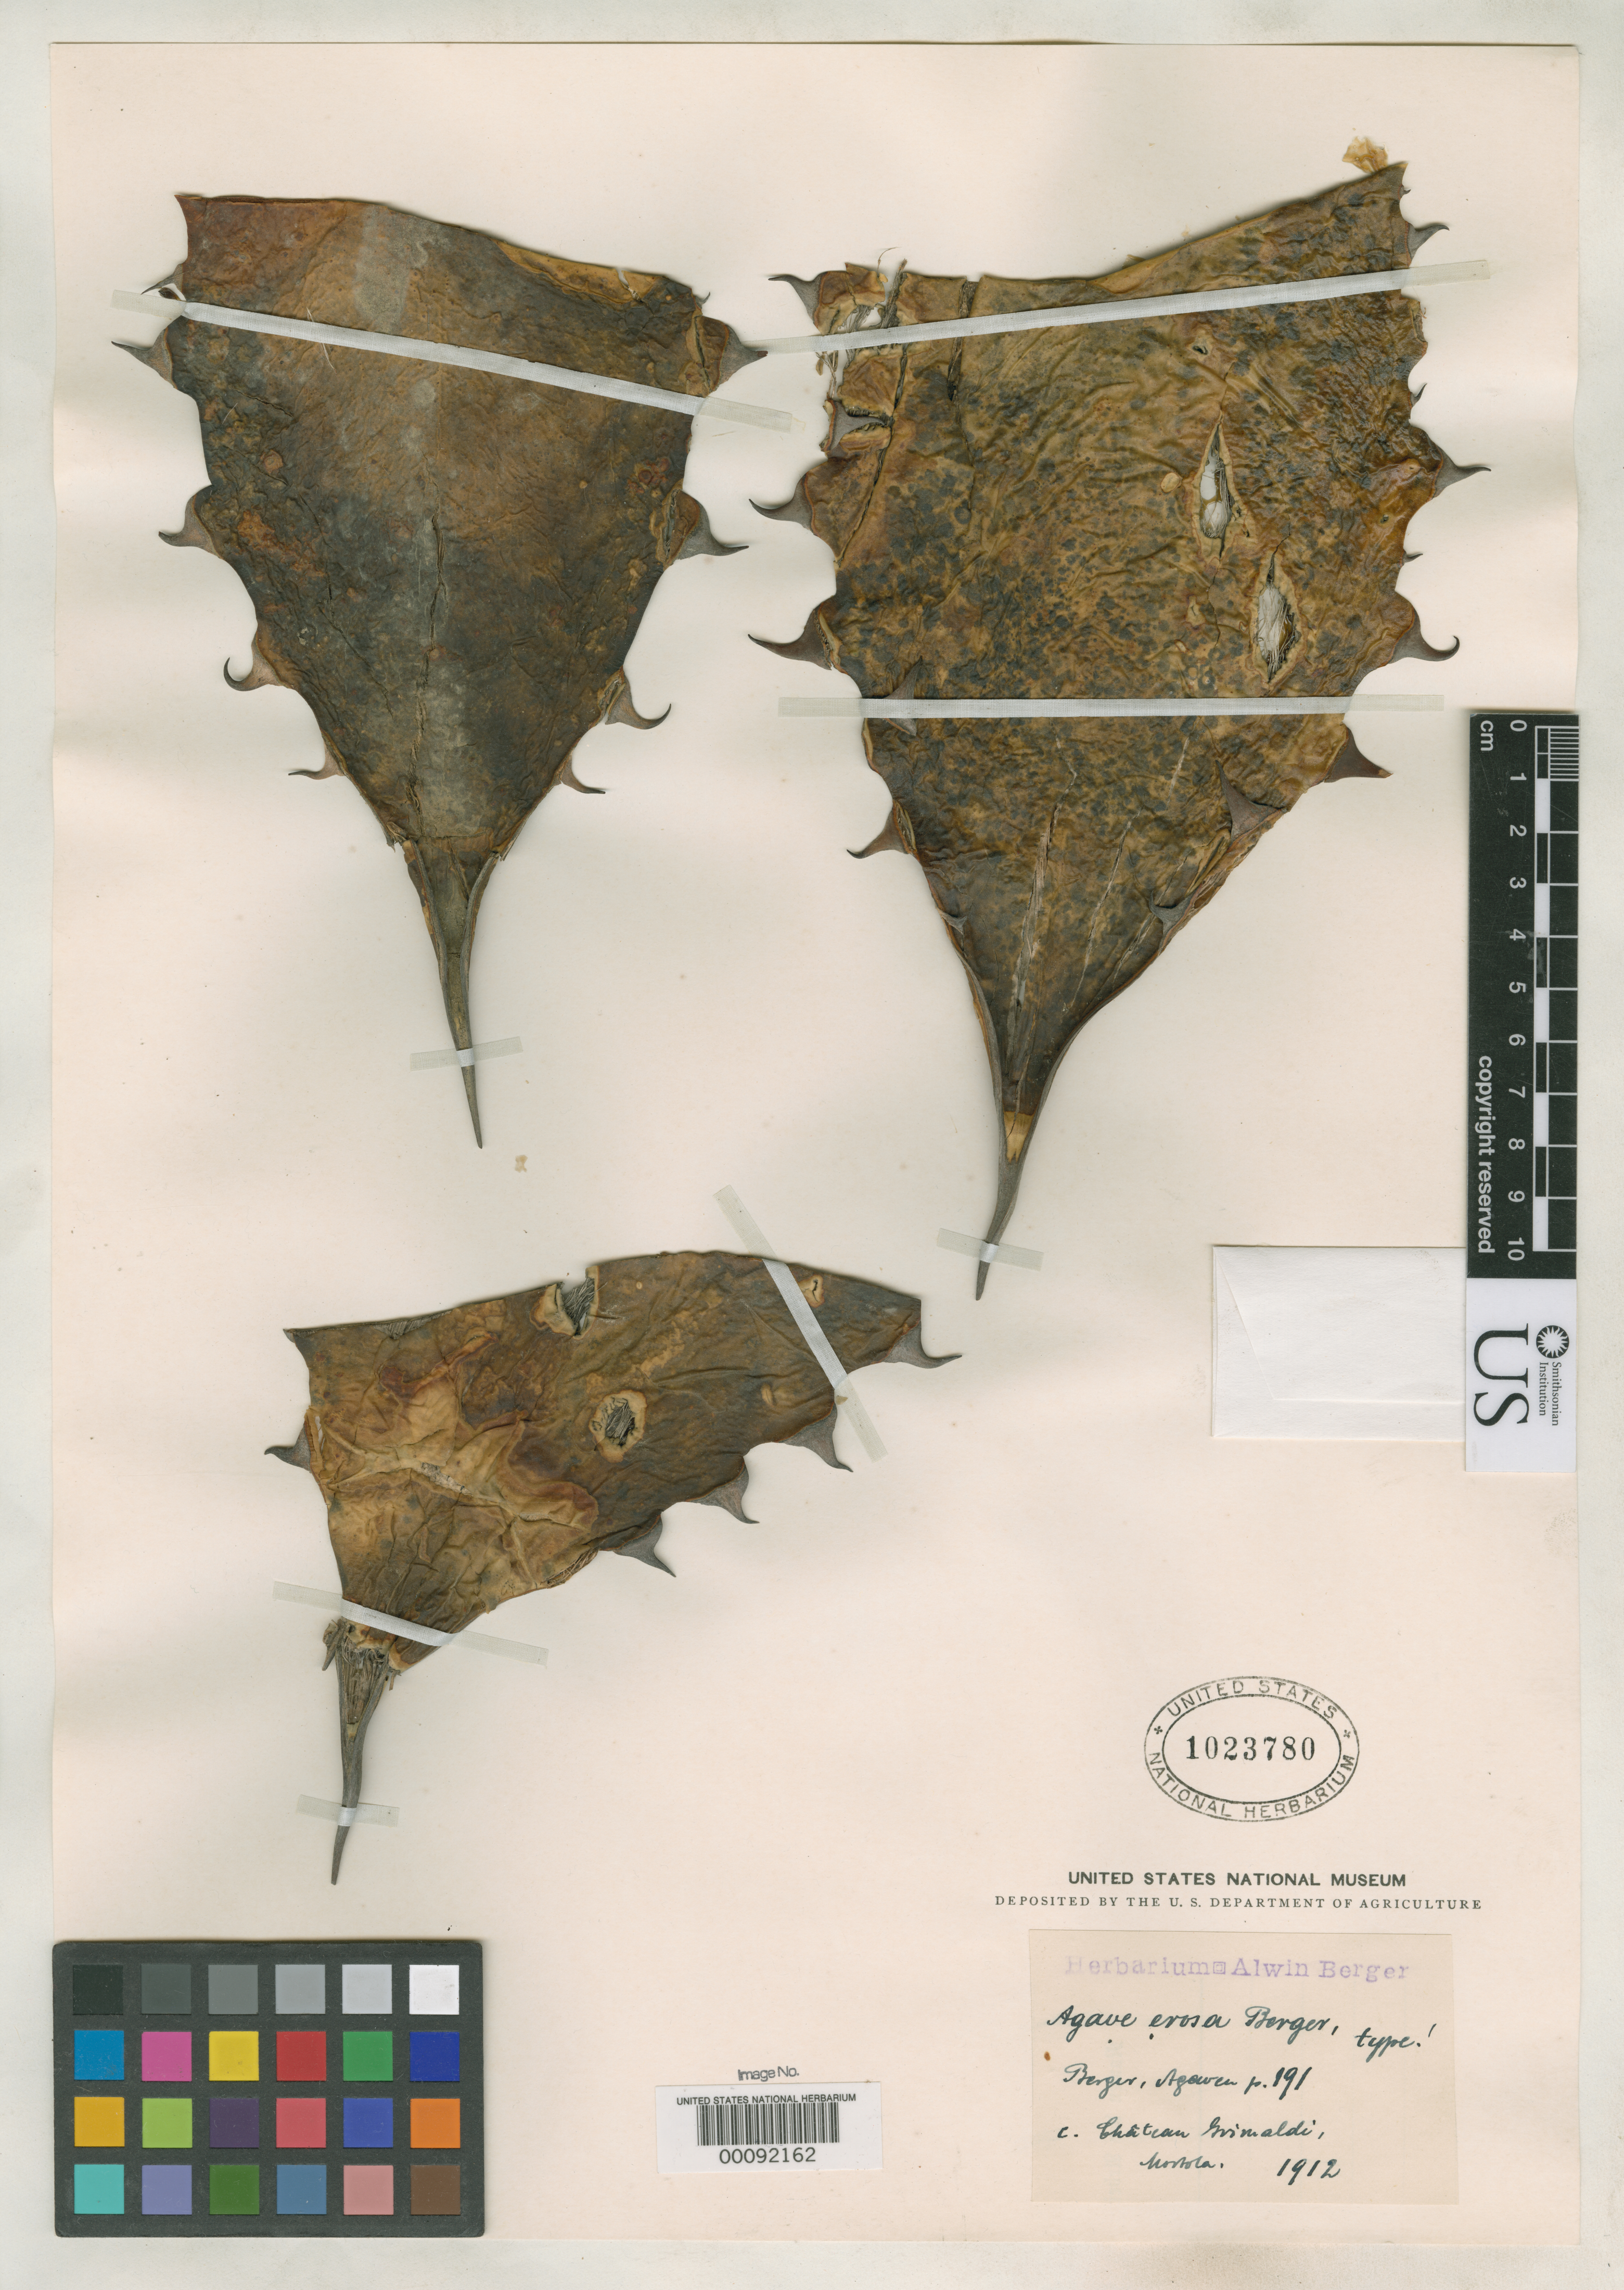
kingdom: Plantae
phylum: Tracheophyta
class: Liliopsida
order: Asparagales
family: Asparagaceae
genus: Agave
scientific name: Agave erosa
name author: A. Berger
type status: Type Collection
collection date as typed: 1912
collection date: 1912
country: Mexico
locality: Cultivated at La Mortola, Italy.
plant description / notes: One of two sheets (USNH 1023779, 1023780) annotated as "Type!", possibly the holotype?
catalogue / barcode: US 1023780